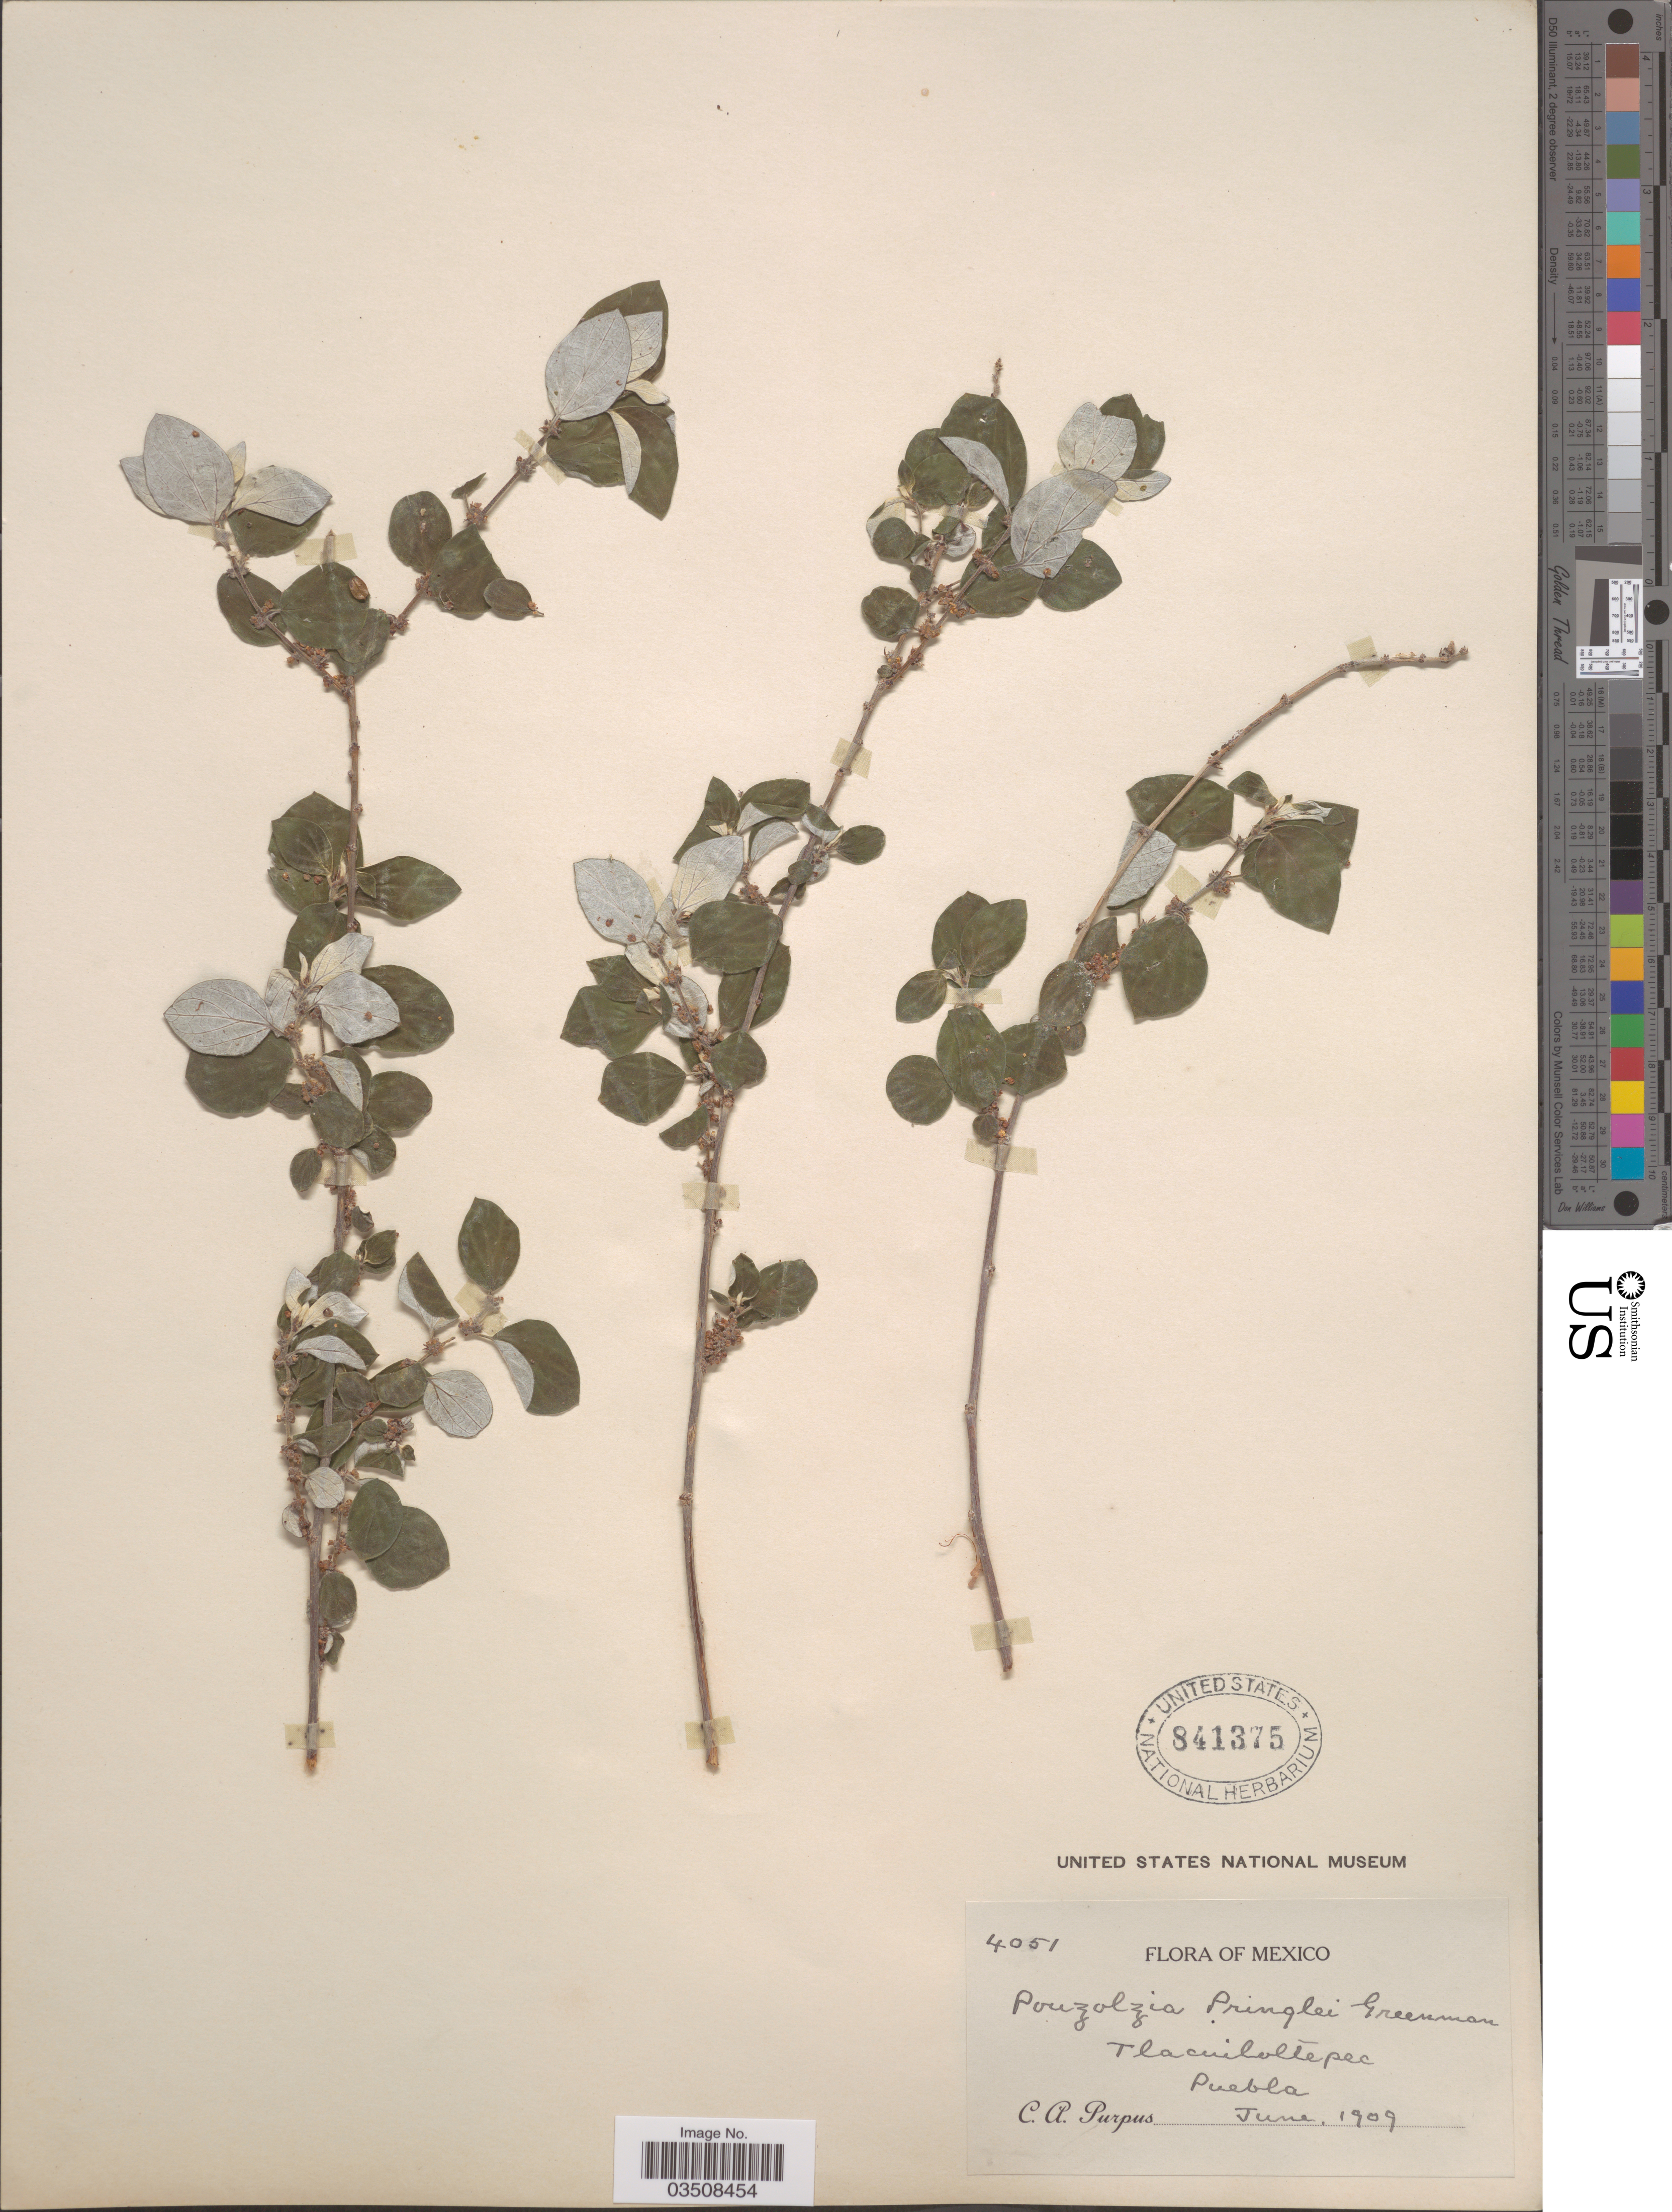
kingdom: Plantae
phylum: Tracheophyta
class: Magnoliopsida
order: Rosales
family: Urticaceae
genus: Pouzolzia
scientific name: Pouzolzia pringlei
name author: Greenm.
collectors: C. A. Purpus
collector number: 4051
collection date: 1909-06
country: Mexico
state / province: Puebla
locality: Tlacuiloltepec.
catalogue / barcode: US 841375